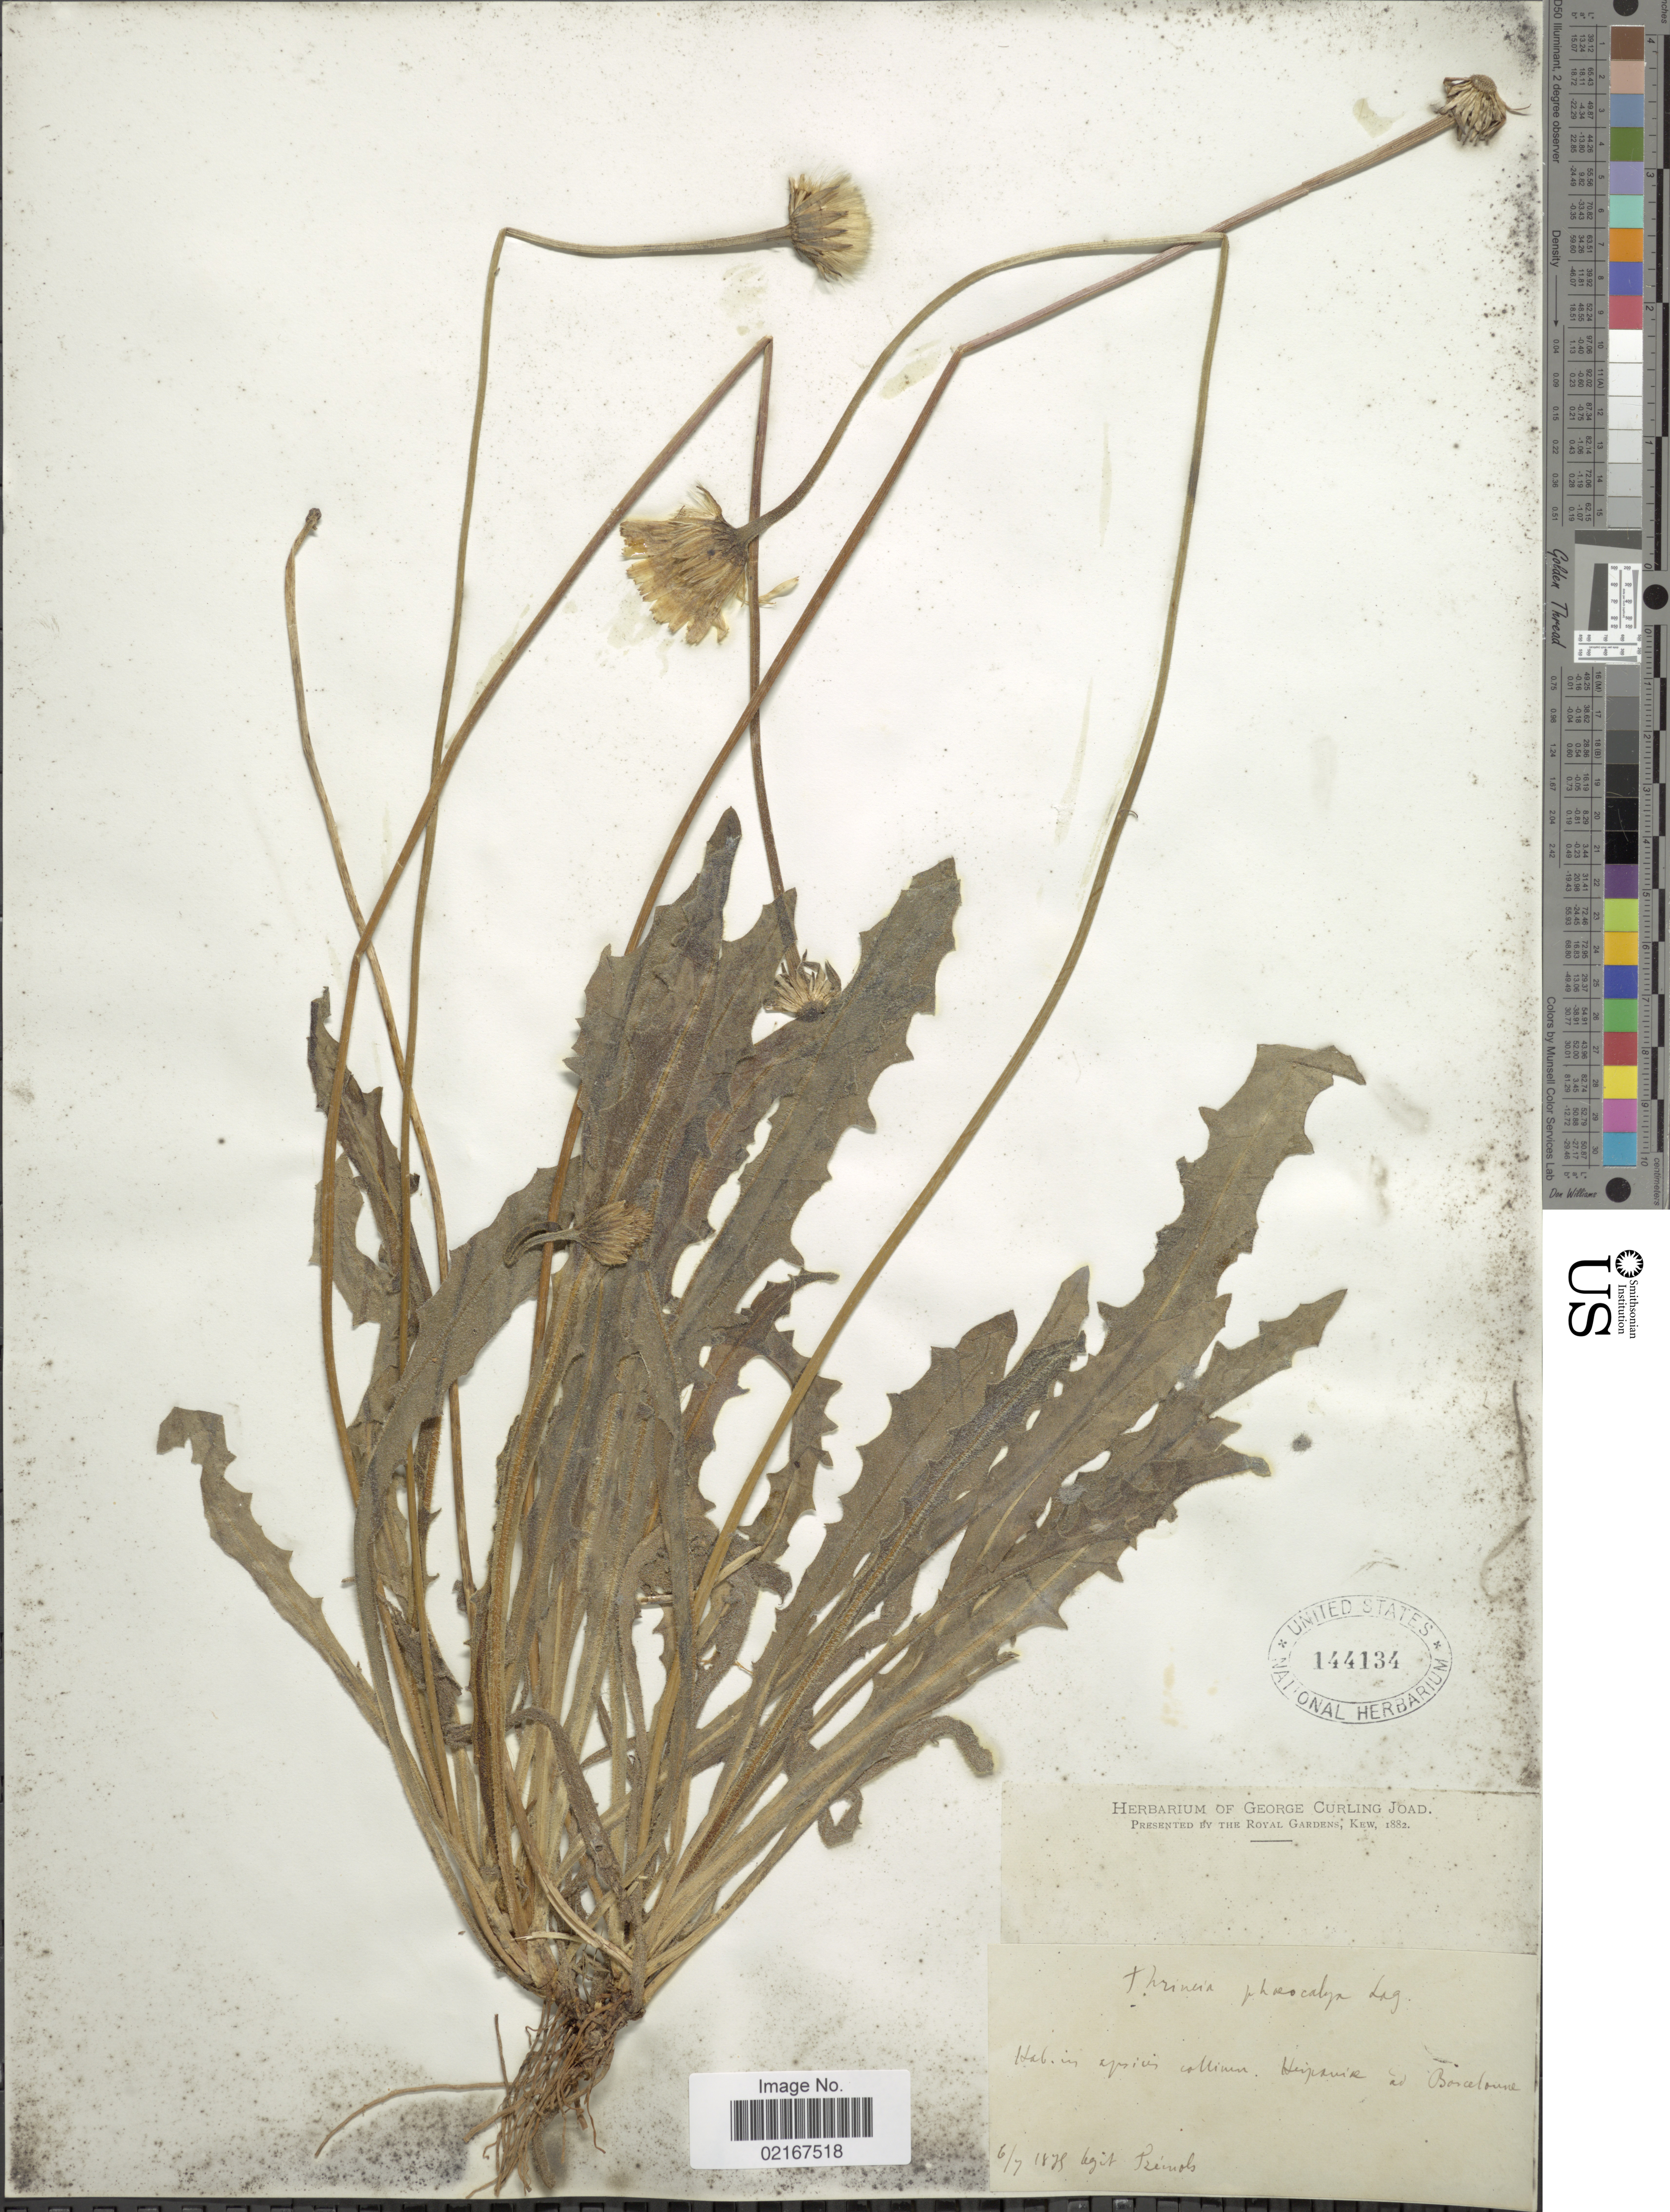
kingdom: Plantae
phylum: Tracheophyta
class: Magnoliopsida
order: Asterales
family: Asteraceae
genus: Leontodon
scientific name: Leontodon hirtus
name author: L.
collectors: Primols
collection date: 1875-07-06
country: Spain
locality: Hispaniae ad Barcelona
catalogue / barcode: US 144134